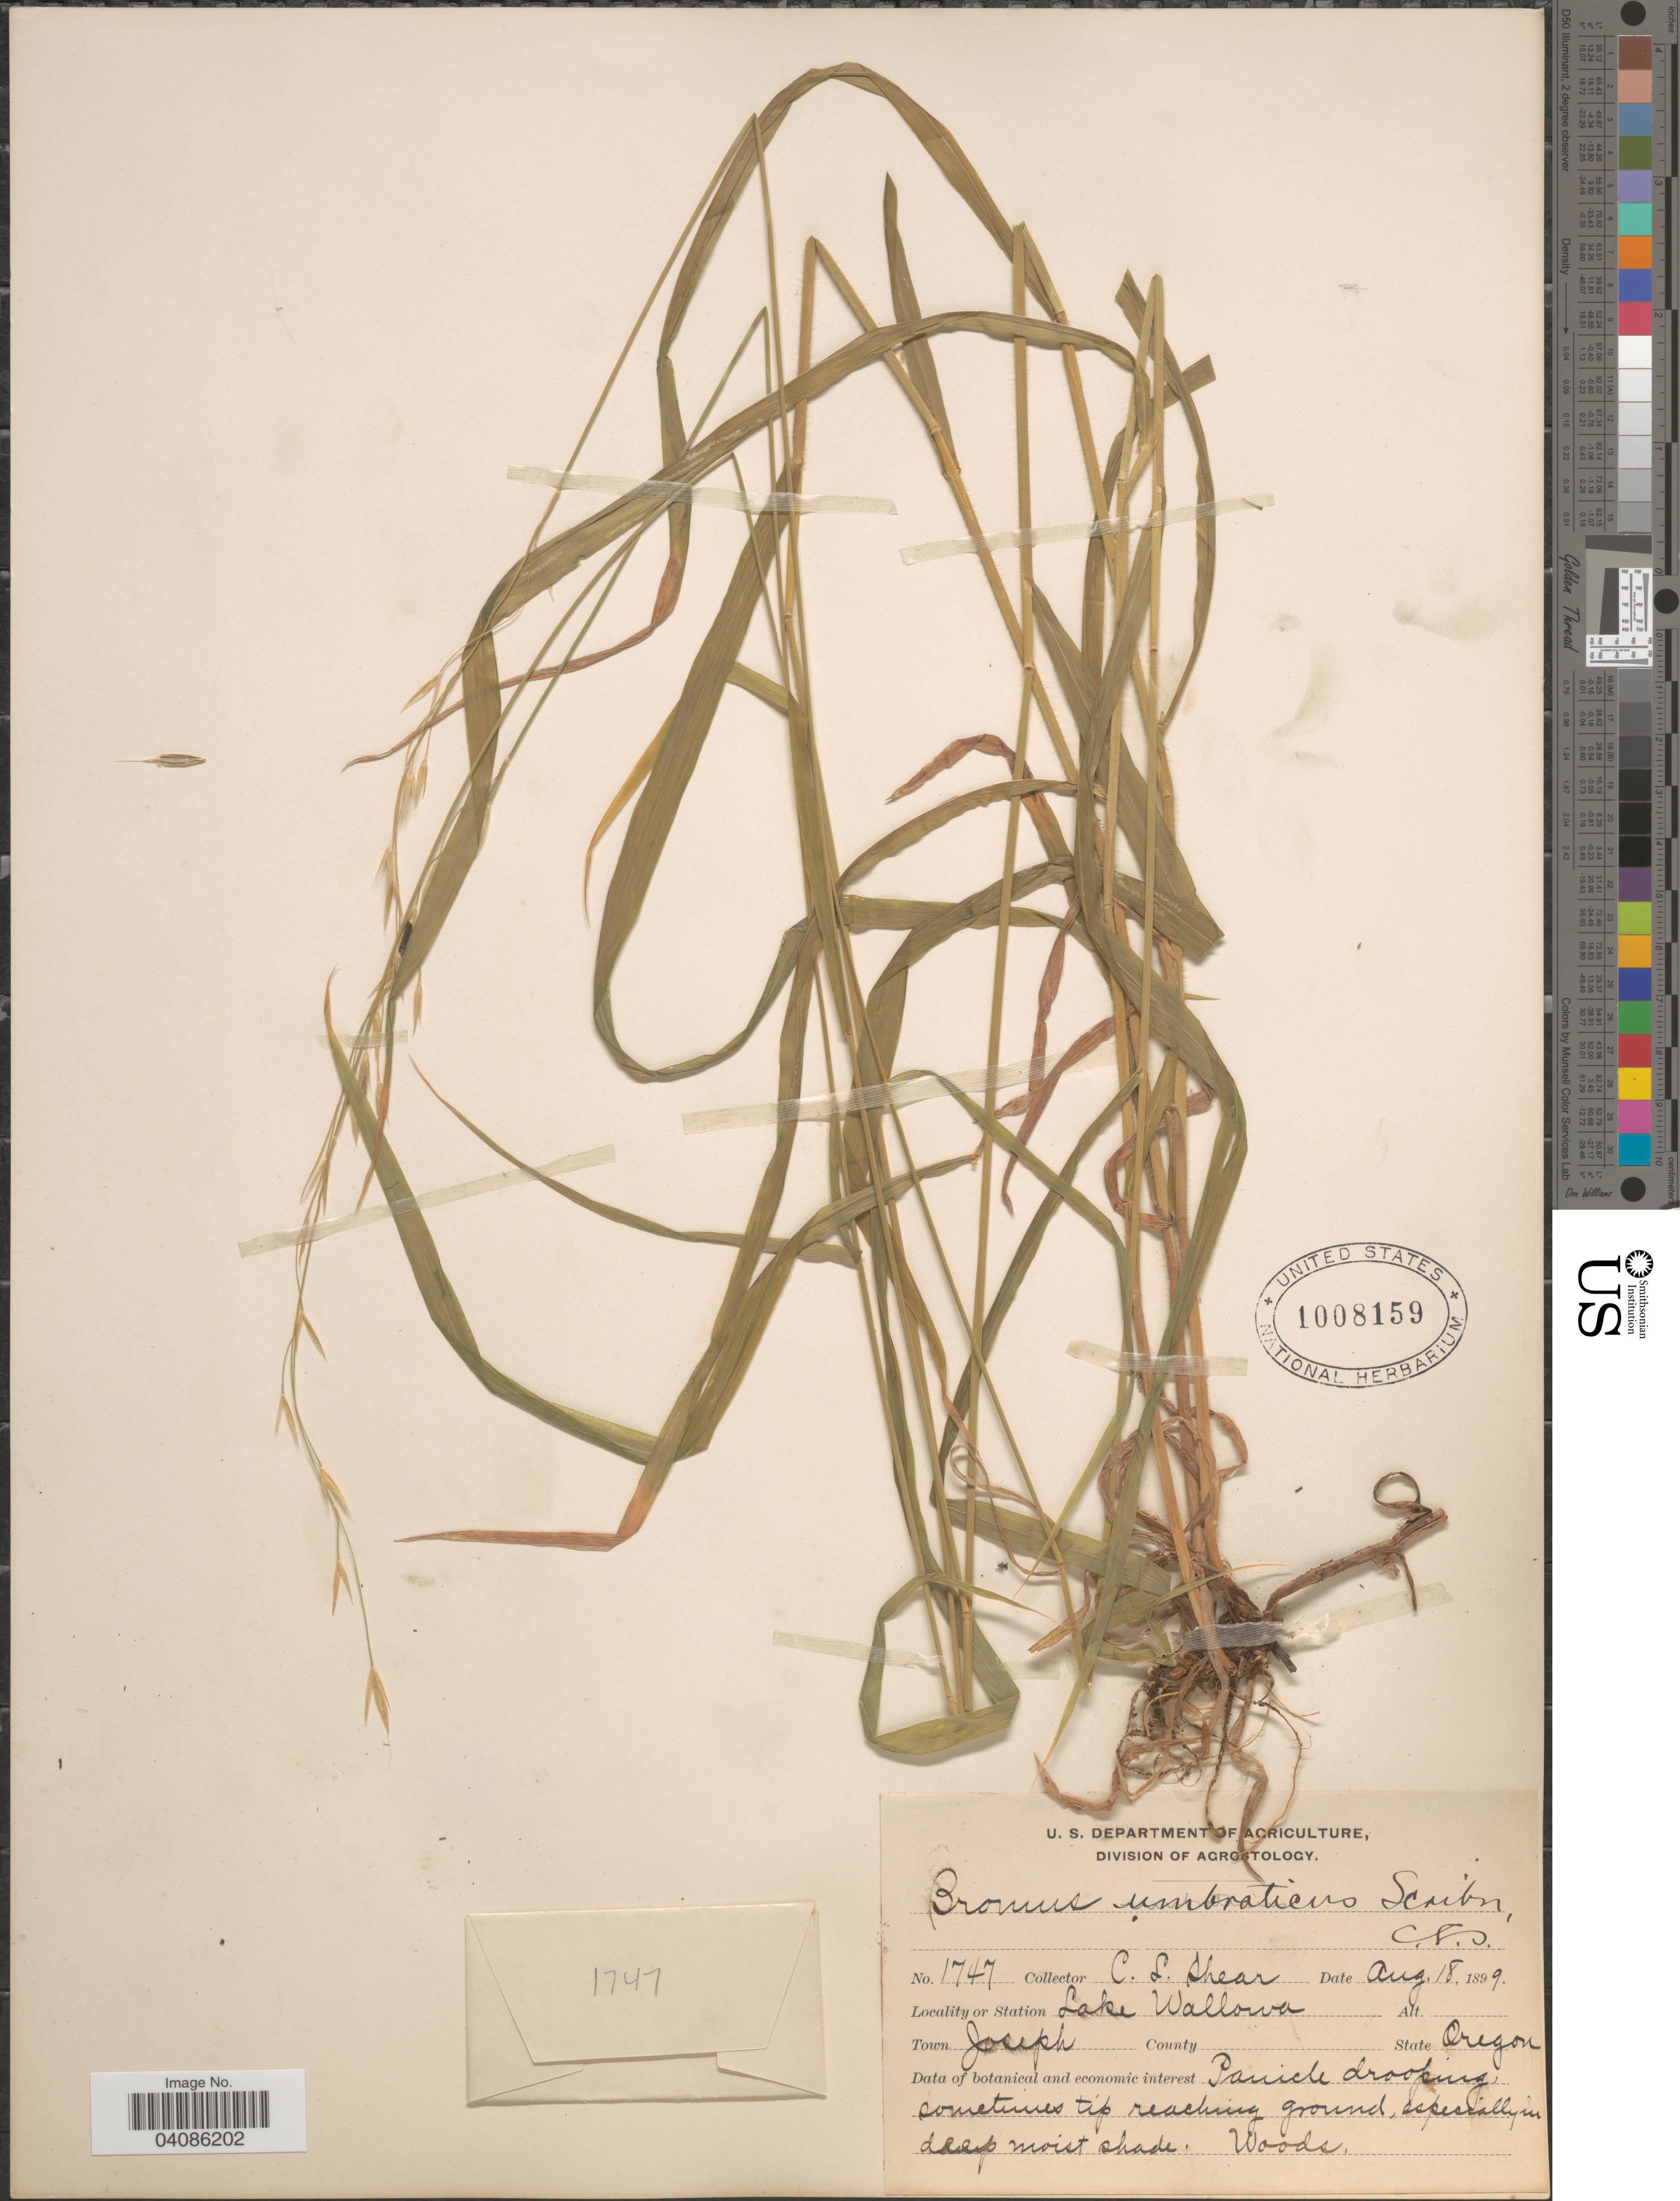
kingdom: Plantae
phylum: Tracheophyta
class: Liliopsida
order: Poales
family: Poaceae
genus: Bromus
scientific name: Bromus texensis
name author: (Shear) Hitchc.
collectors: C. L. Shear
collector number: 1747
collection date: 1899-08-18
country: United States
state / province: Oregon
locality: Lake Wallowa. Town Joseph.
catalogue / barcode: US 1008159